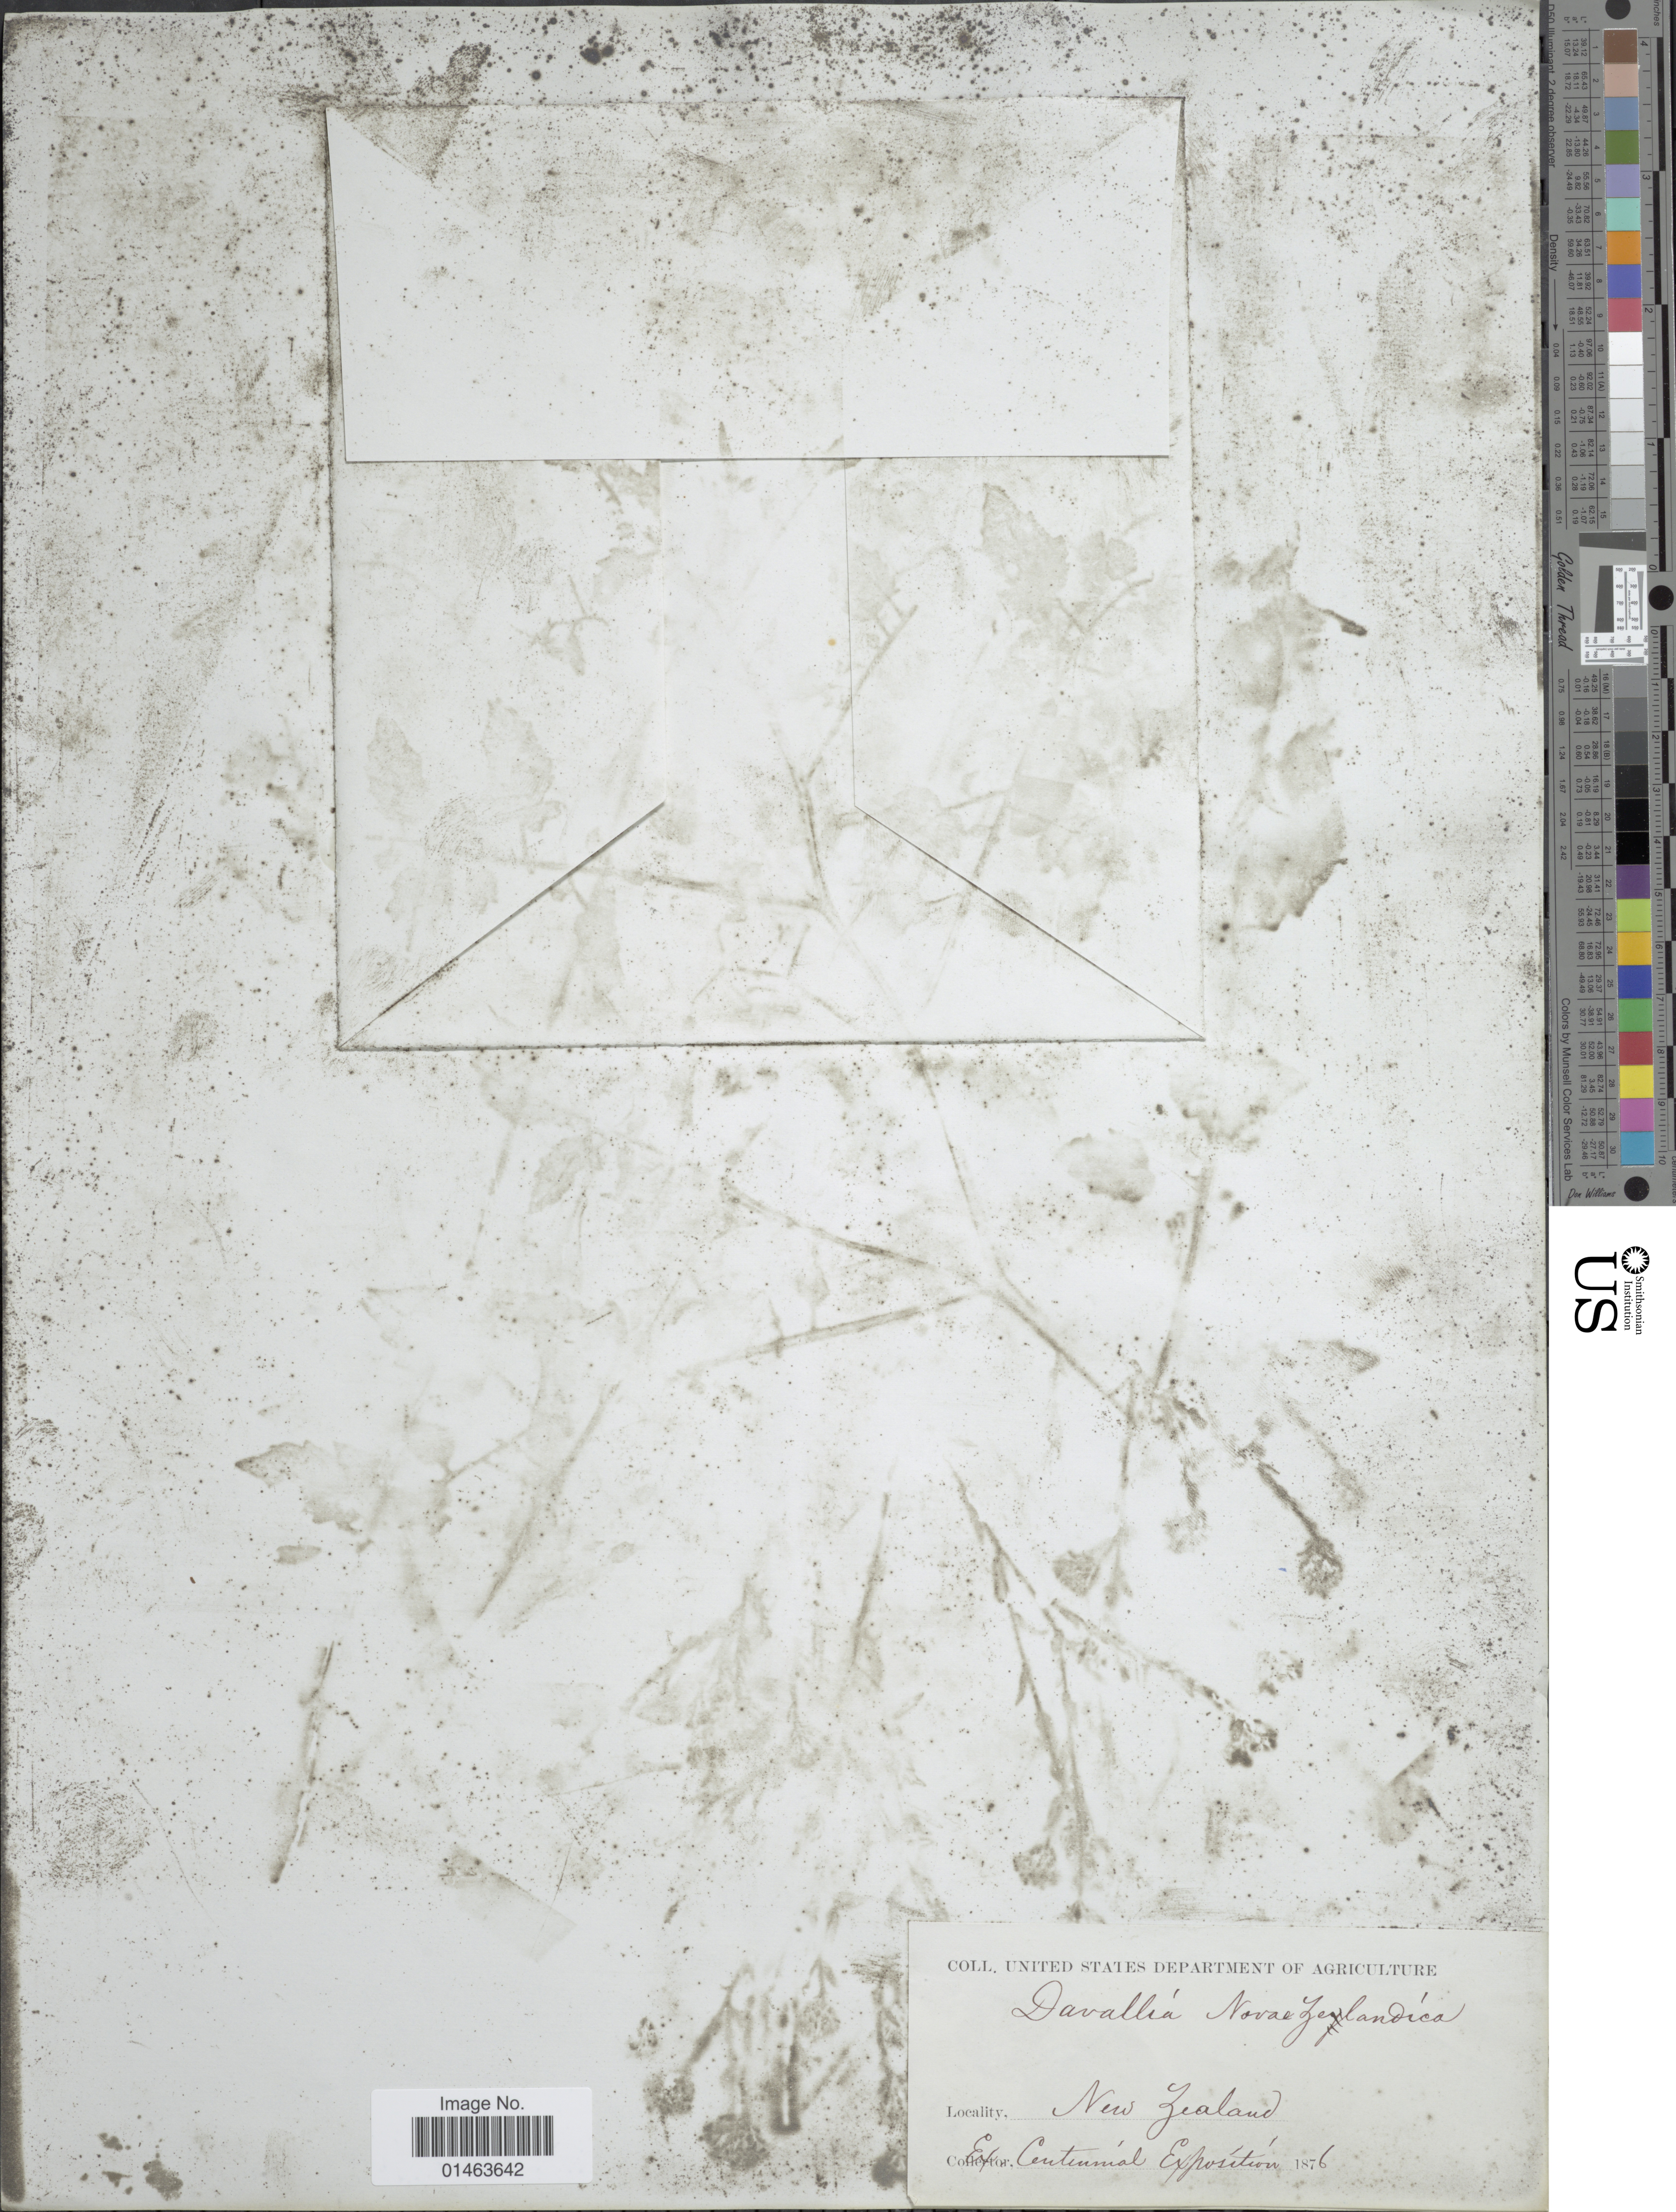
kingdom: Plantae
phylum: Tracheophyta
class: Polypodiopsida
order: Polypodiales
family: Dennstaedtiaceae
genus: Leptolepia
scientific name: Leptolepia novae-zelandiae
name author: (Colenso) Mett. ex Diels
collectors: ex Centennial Exposition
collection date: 1876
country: New Zealand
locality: New Zeeland.